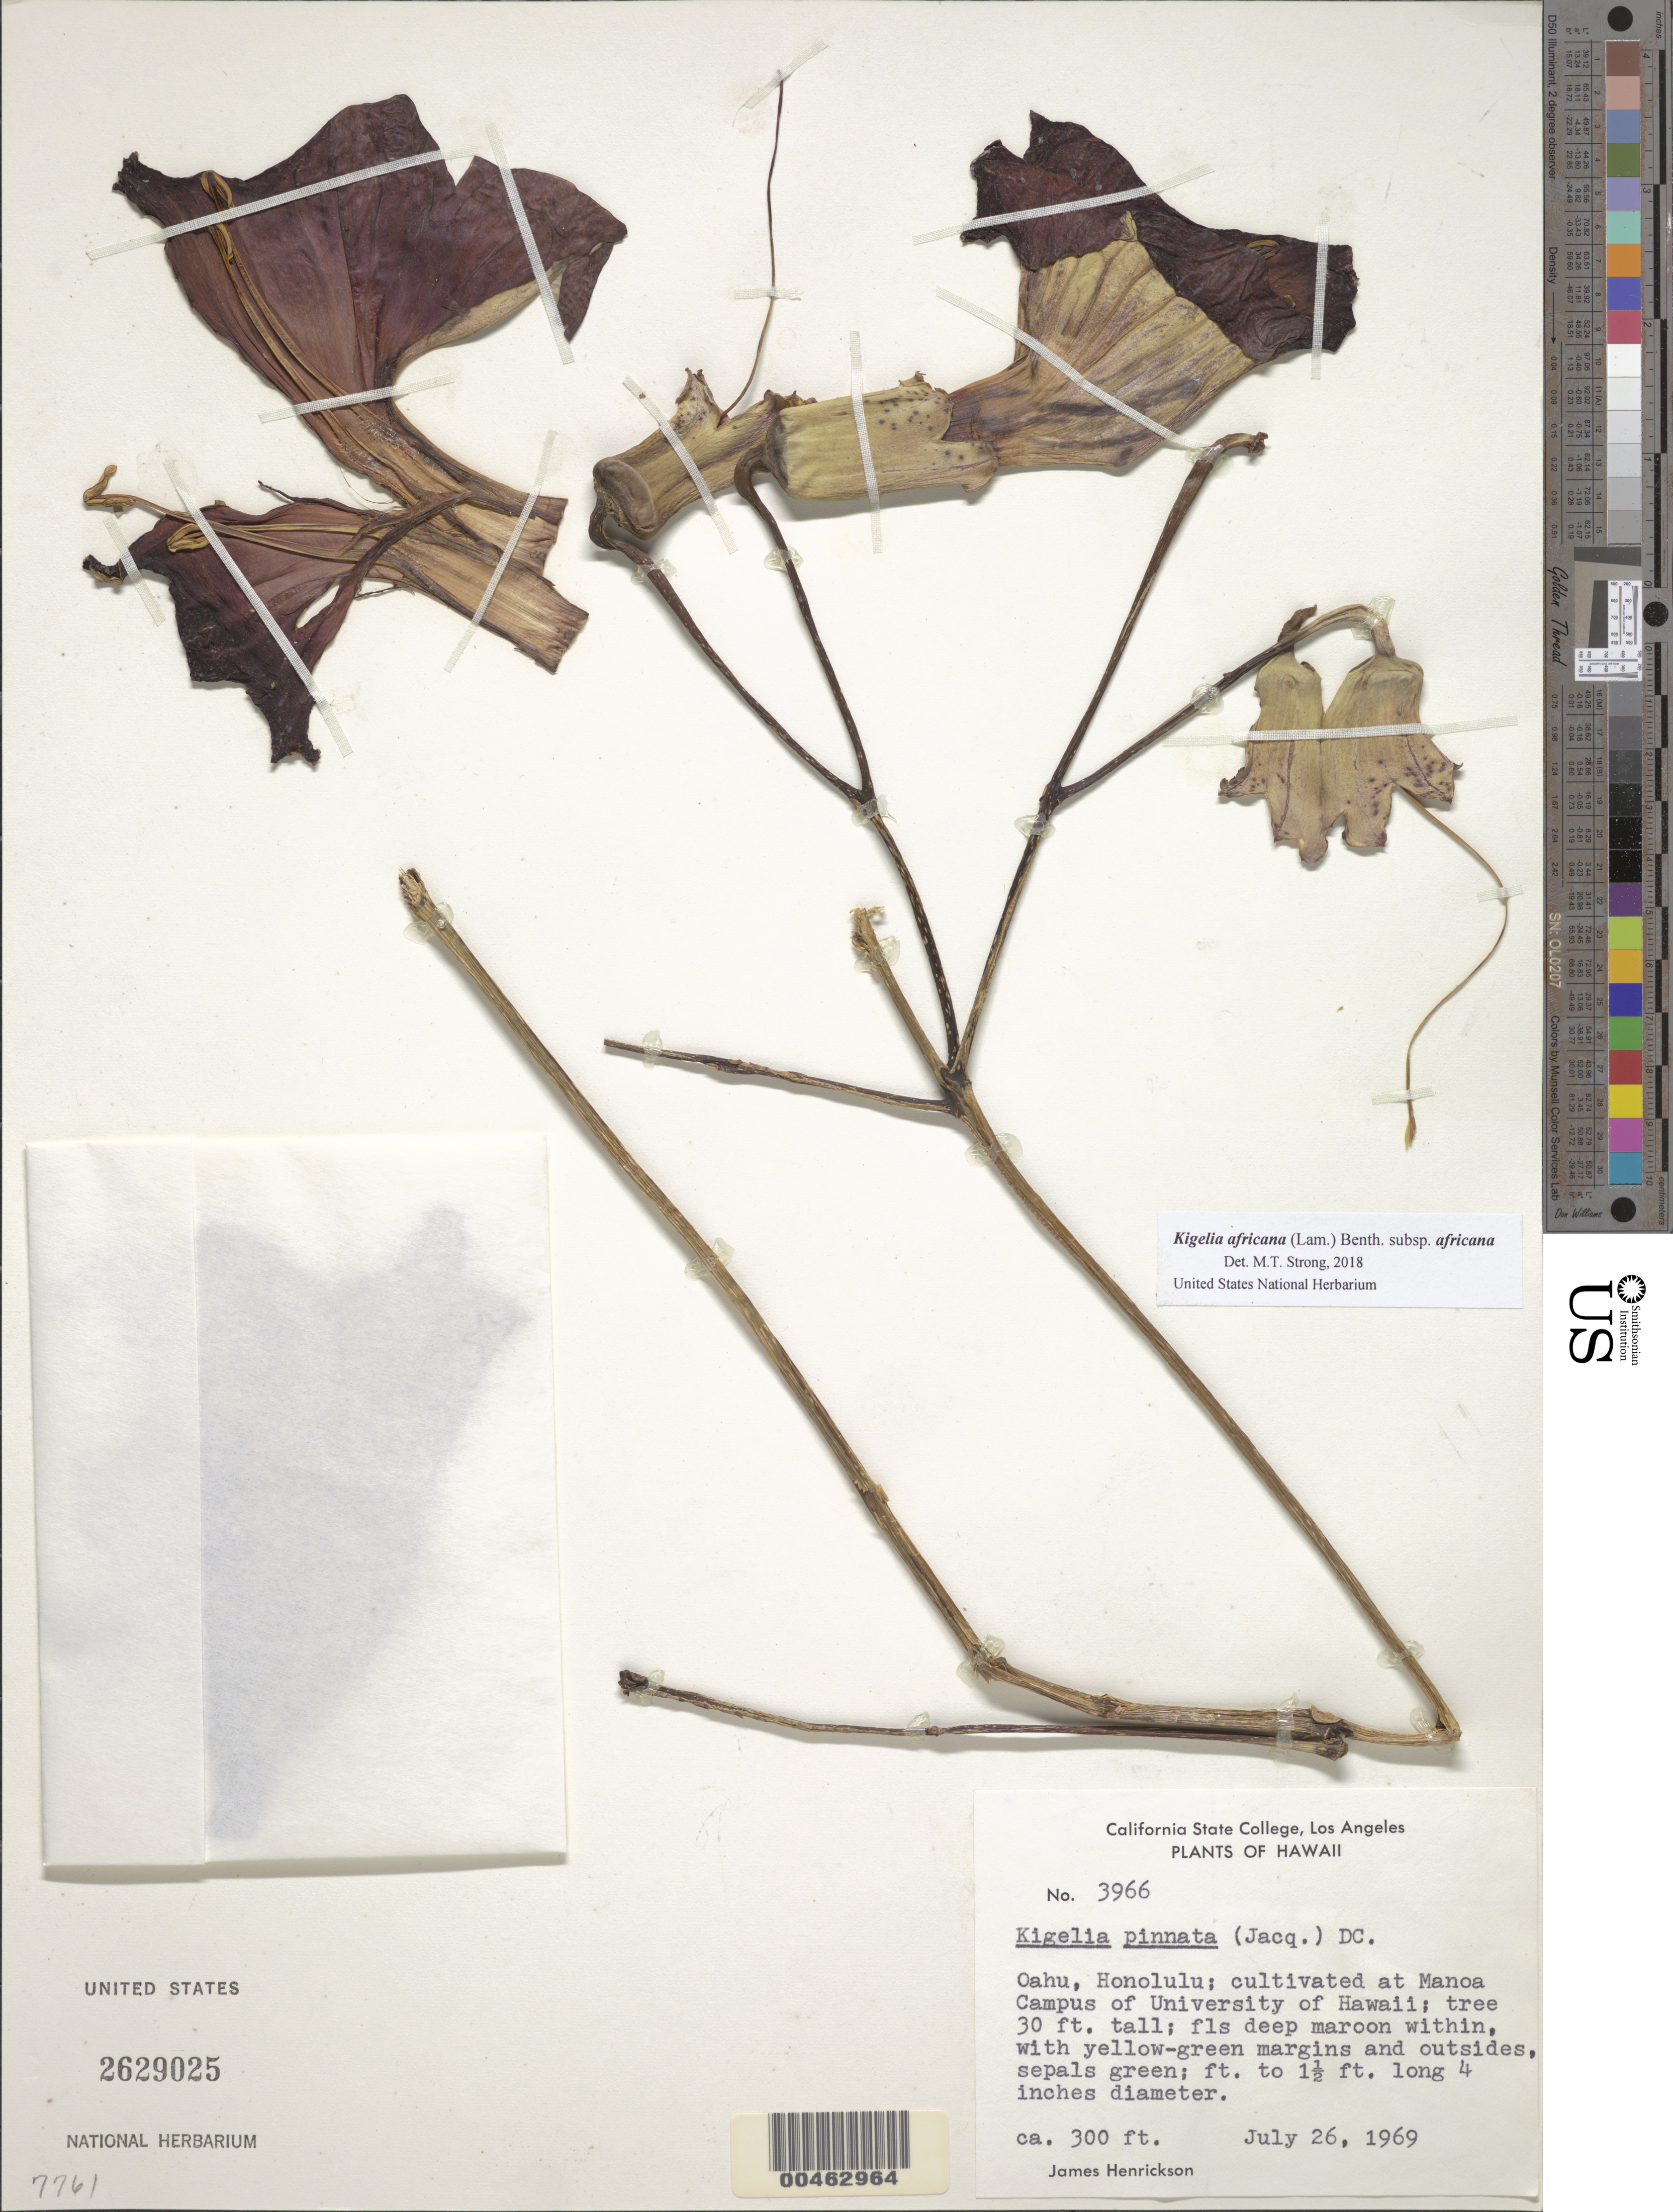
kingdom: Plantae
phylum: Tracheophyta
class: Magnoliopsida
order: Lamiales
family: Bignoniaceae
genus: Kigelia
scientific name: Kigelia africana subsp. africana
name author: (Lam.) Benth.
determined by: Strong, M. T., (US), Smithsonian Institution - National Museum of Natural History (UNITED STATES)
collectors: J. S. Henrickson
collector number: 3966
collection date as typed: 26 Jul 1969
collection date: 1969-07-26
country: United States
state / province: Hawaii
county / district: Honolulu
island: Oahu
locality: Honolulu; at Manoa Campus of University of Hawaii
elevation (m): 91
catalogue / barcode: US 2629025